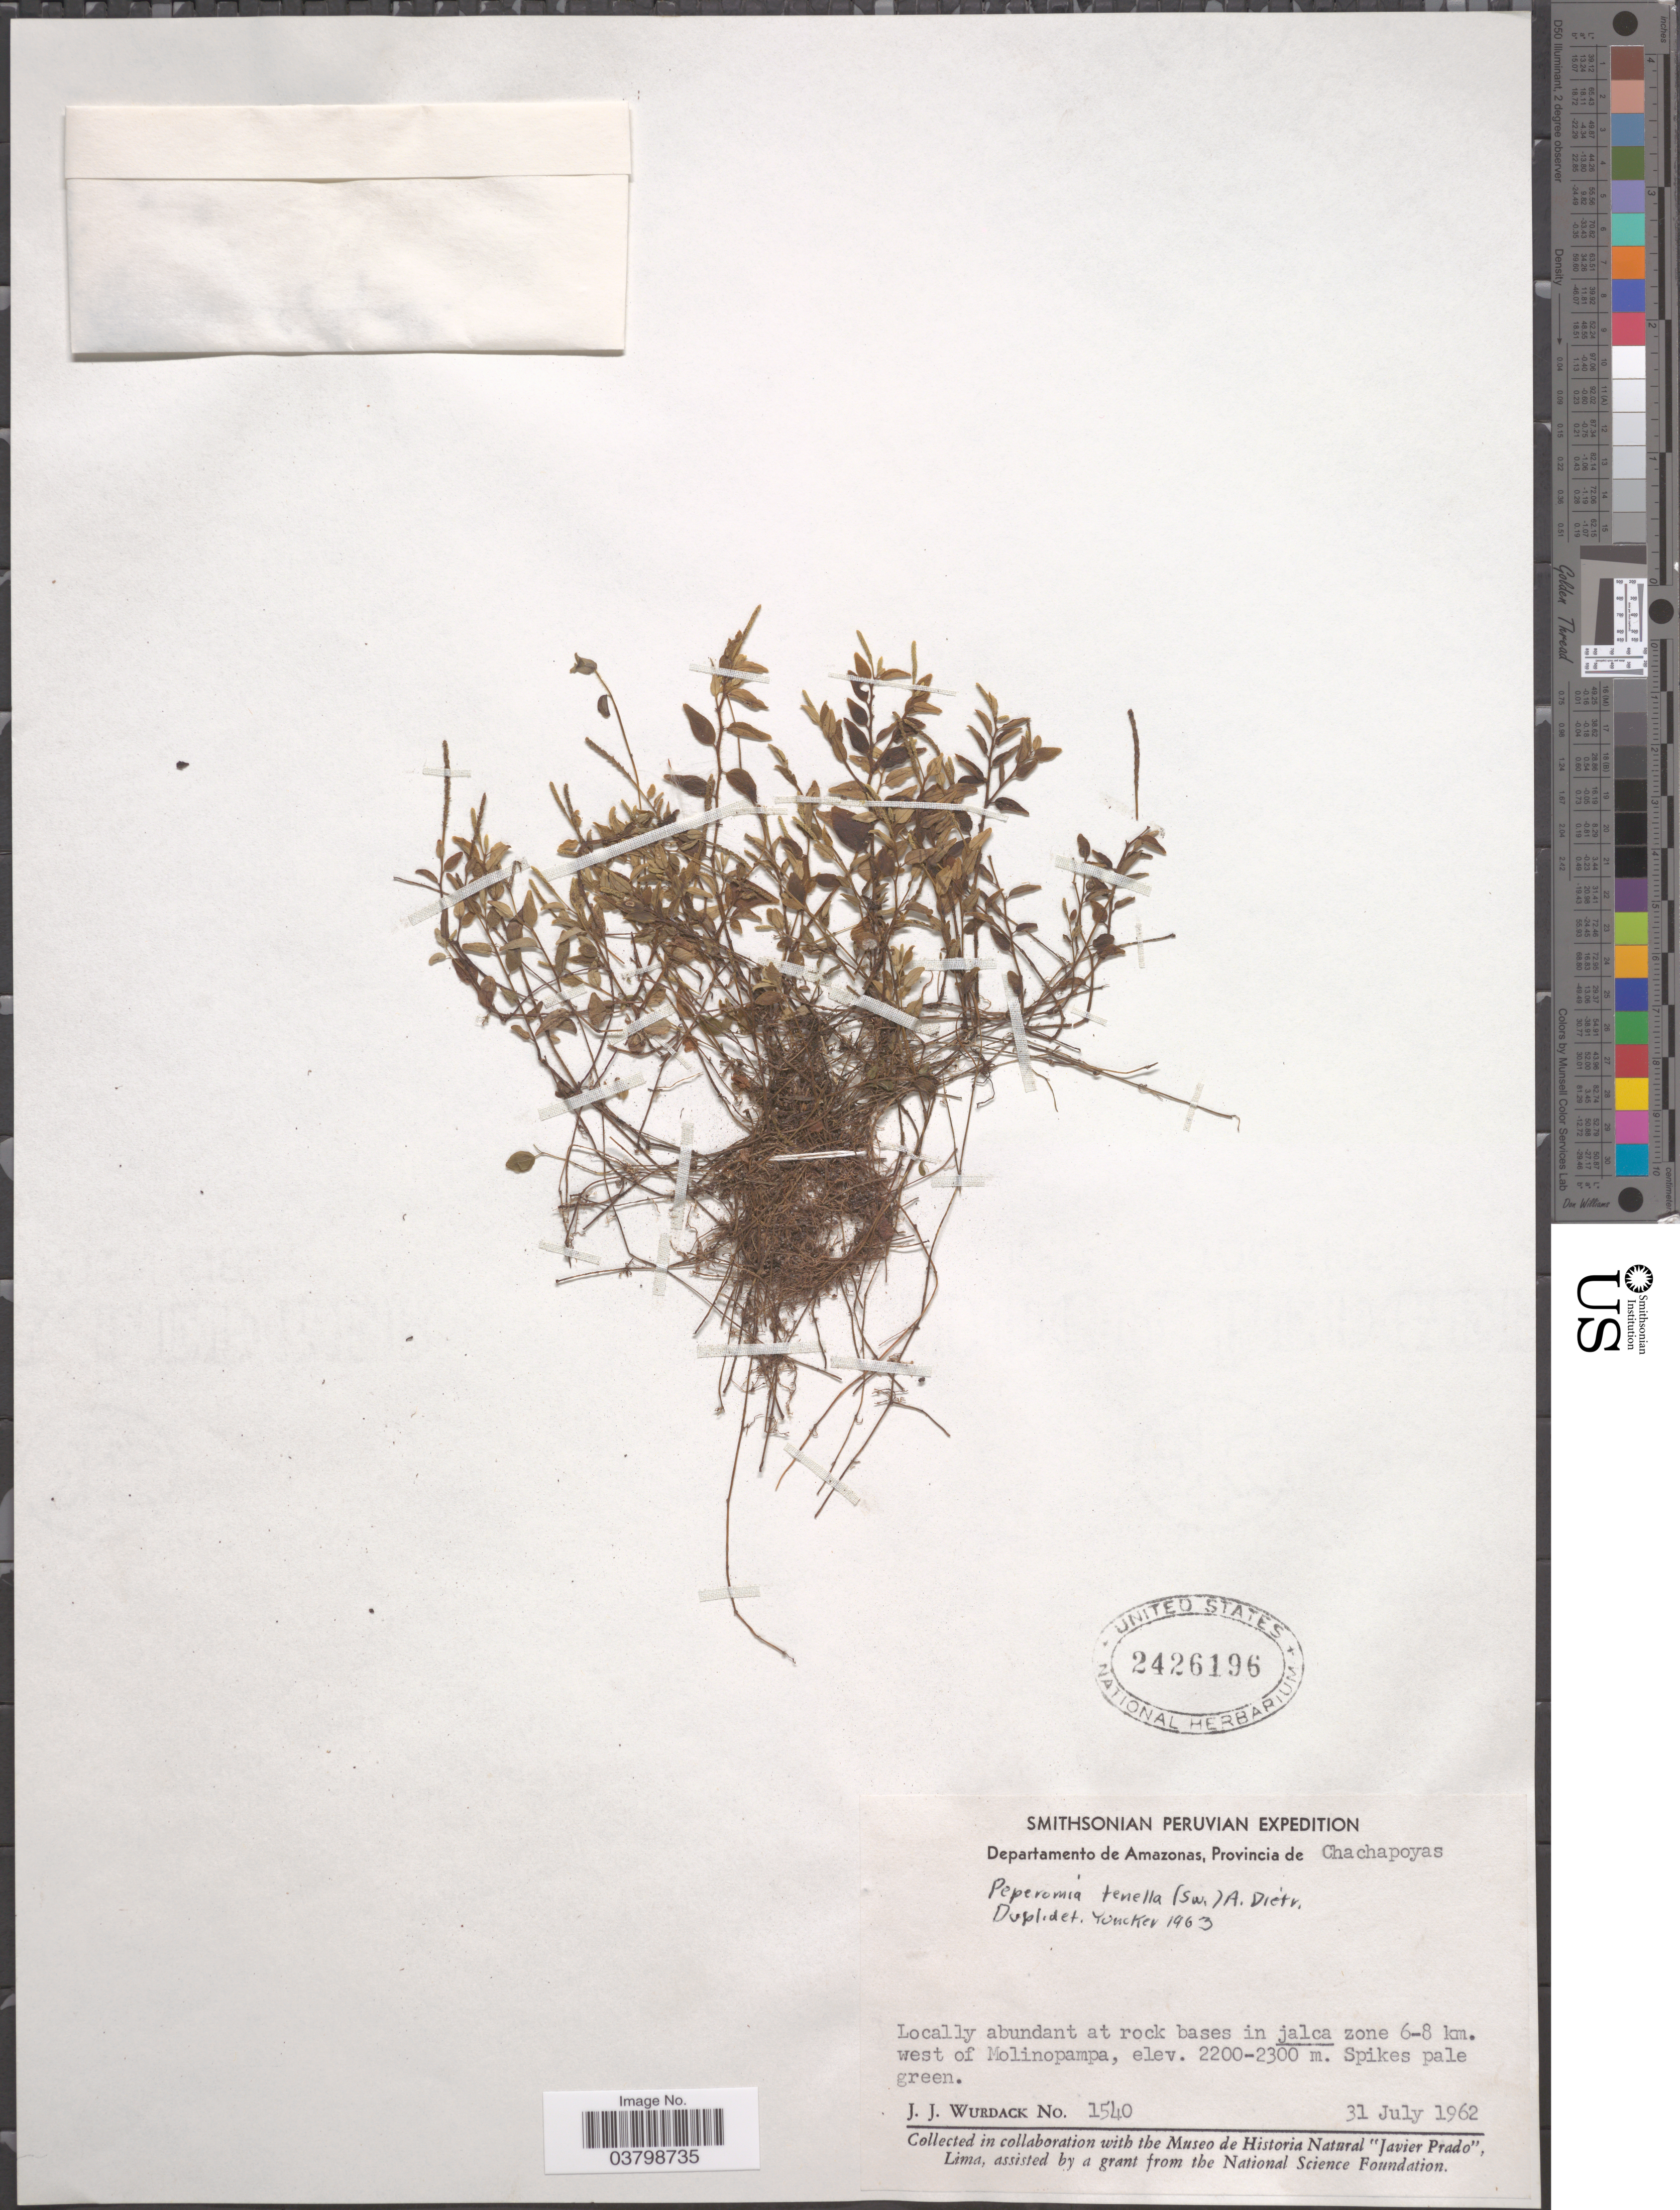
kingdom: Plantae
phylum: Tracheophyta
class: Magnoliopsida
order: Piperales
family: Piperaceae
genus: Peperomia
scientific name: Peperomia tenella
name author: (Sw.) A. Dietr.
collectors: J. J. Wurdack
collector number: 1540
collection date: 1962-07-31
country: Peru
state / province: Amazonas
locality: Departamento de Amazonas, Provincia de Chachapoyas. At rock bases in jalca zone 6-8 km. west of Molinopampa.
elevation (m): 2200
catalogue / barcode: US 2426196